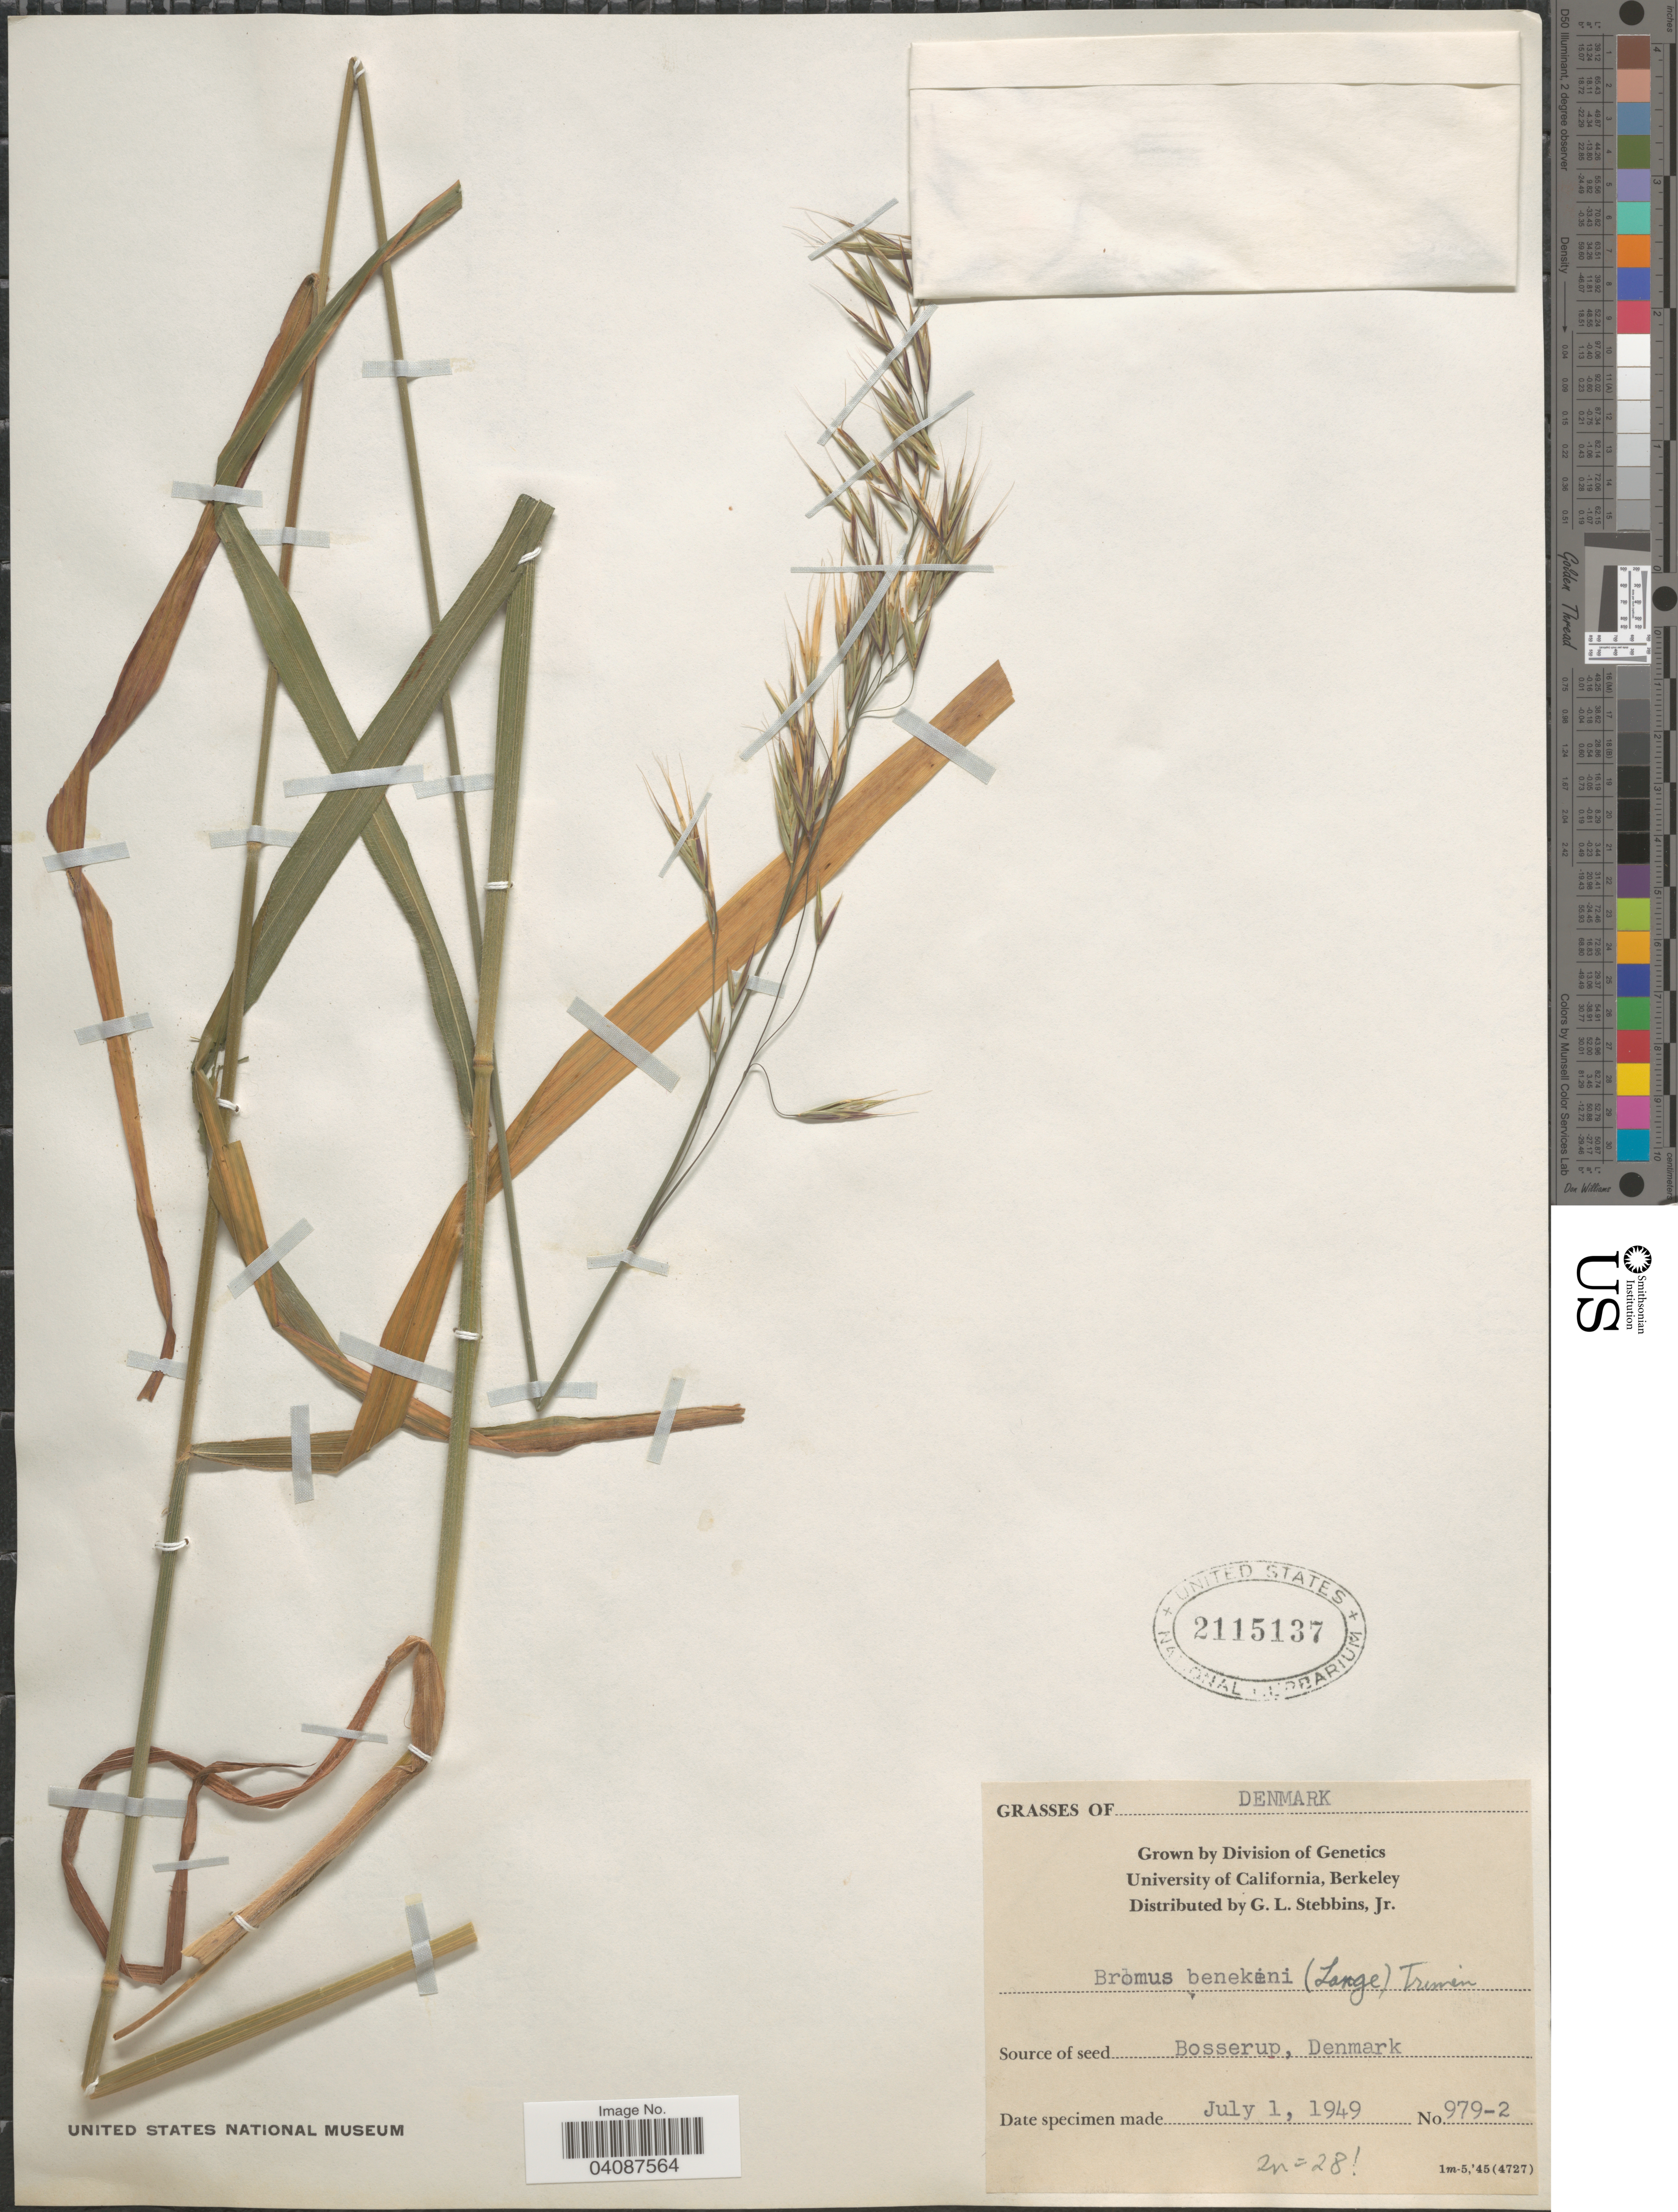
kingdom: Plantae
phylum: Tracheophyta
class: Liliopsida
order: Poales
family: Poaceae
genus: Bromus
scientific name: Bromus benekenii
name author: (Lange) Trimen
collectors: G. L. Stebbins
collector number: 979-2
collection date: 1949-07-01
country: Denmark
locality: University of California, Berkeley.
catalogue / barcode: US 2115137